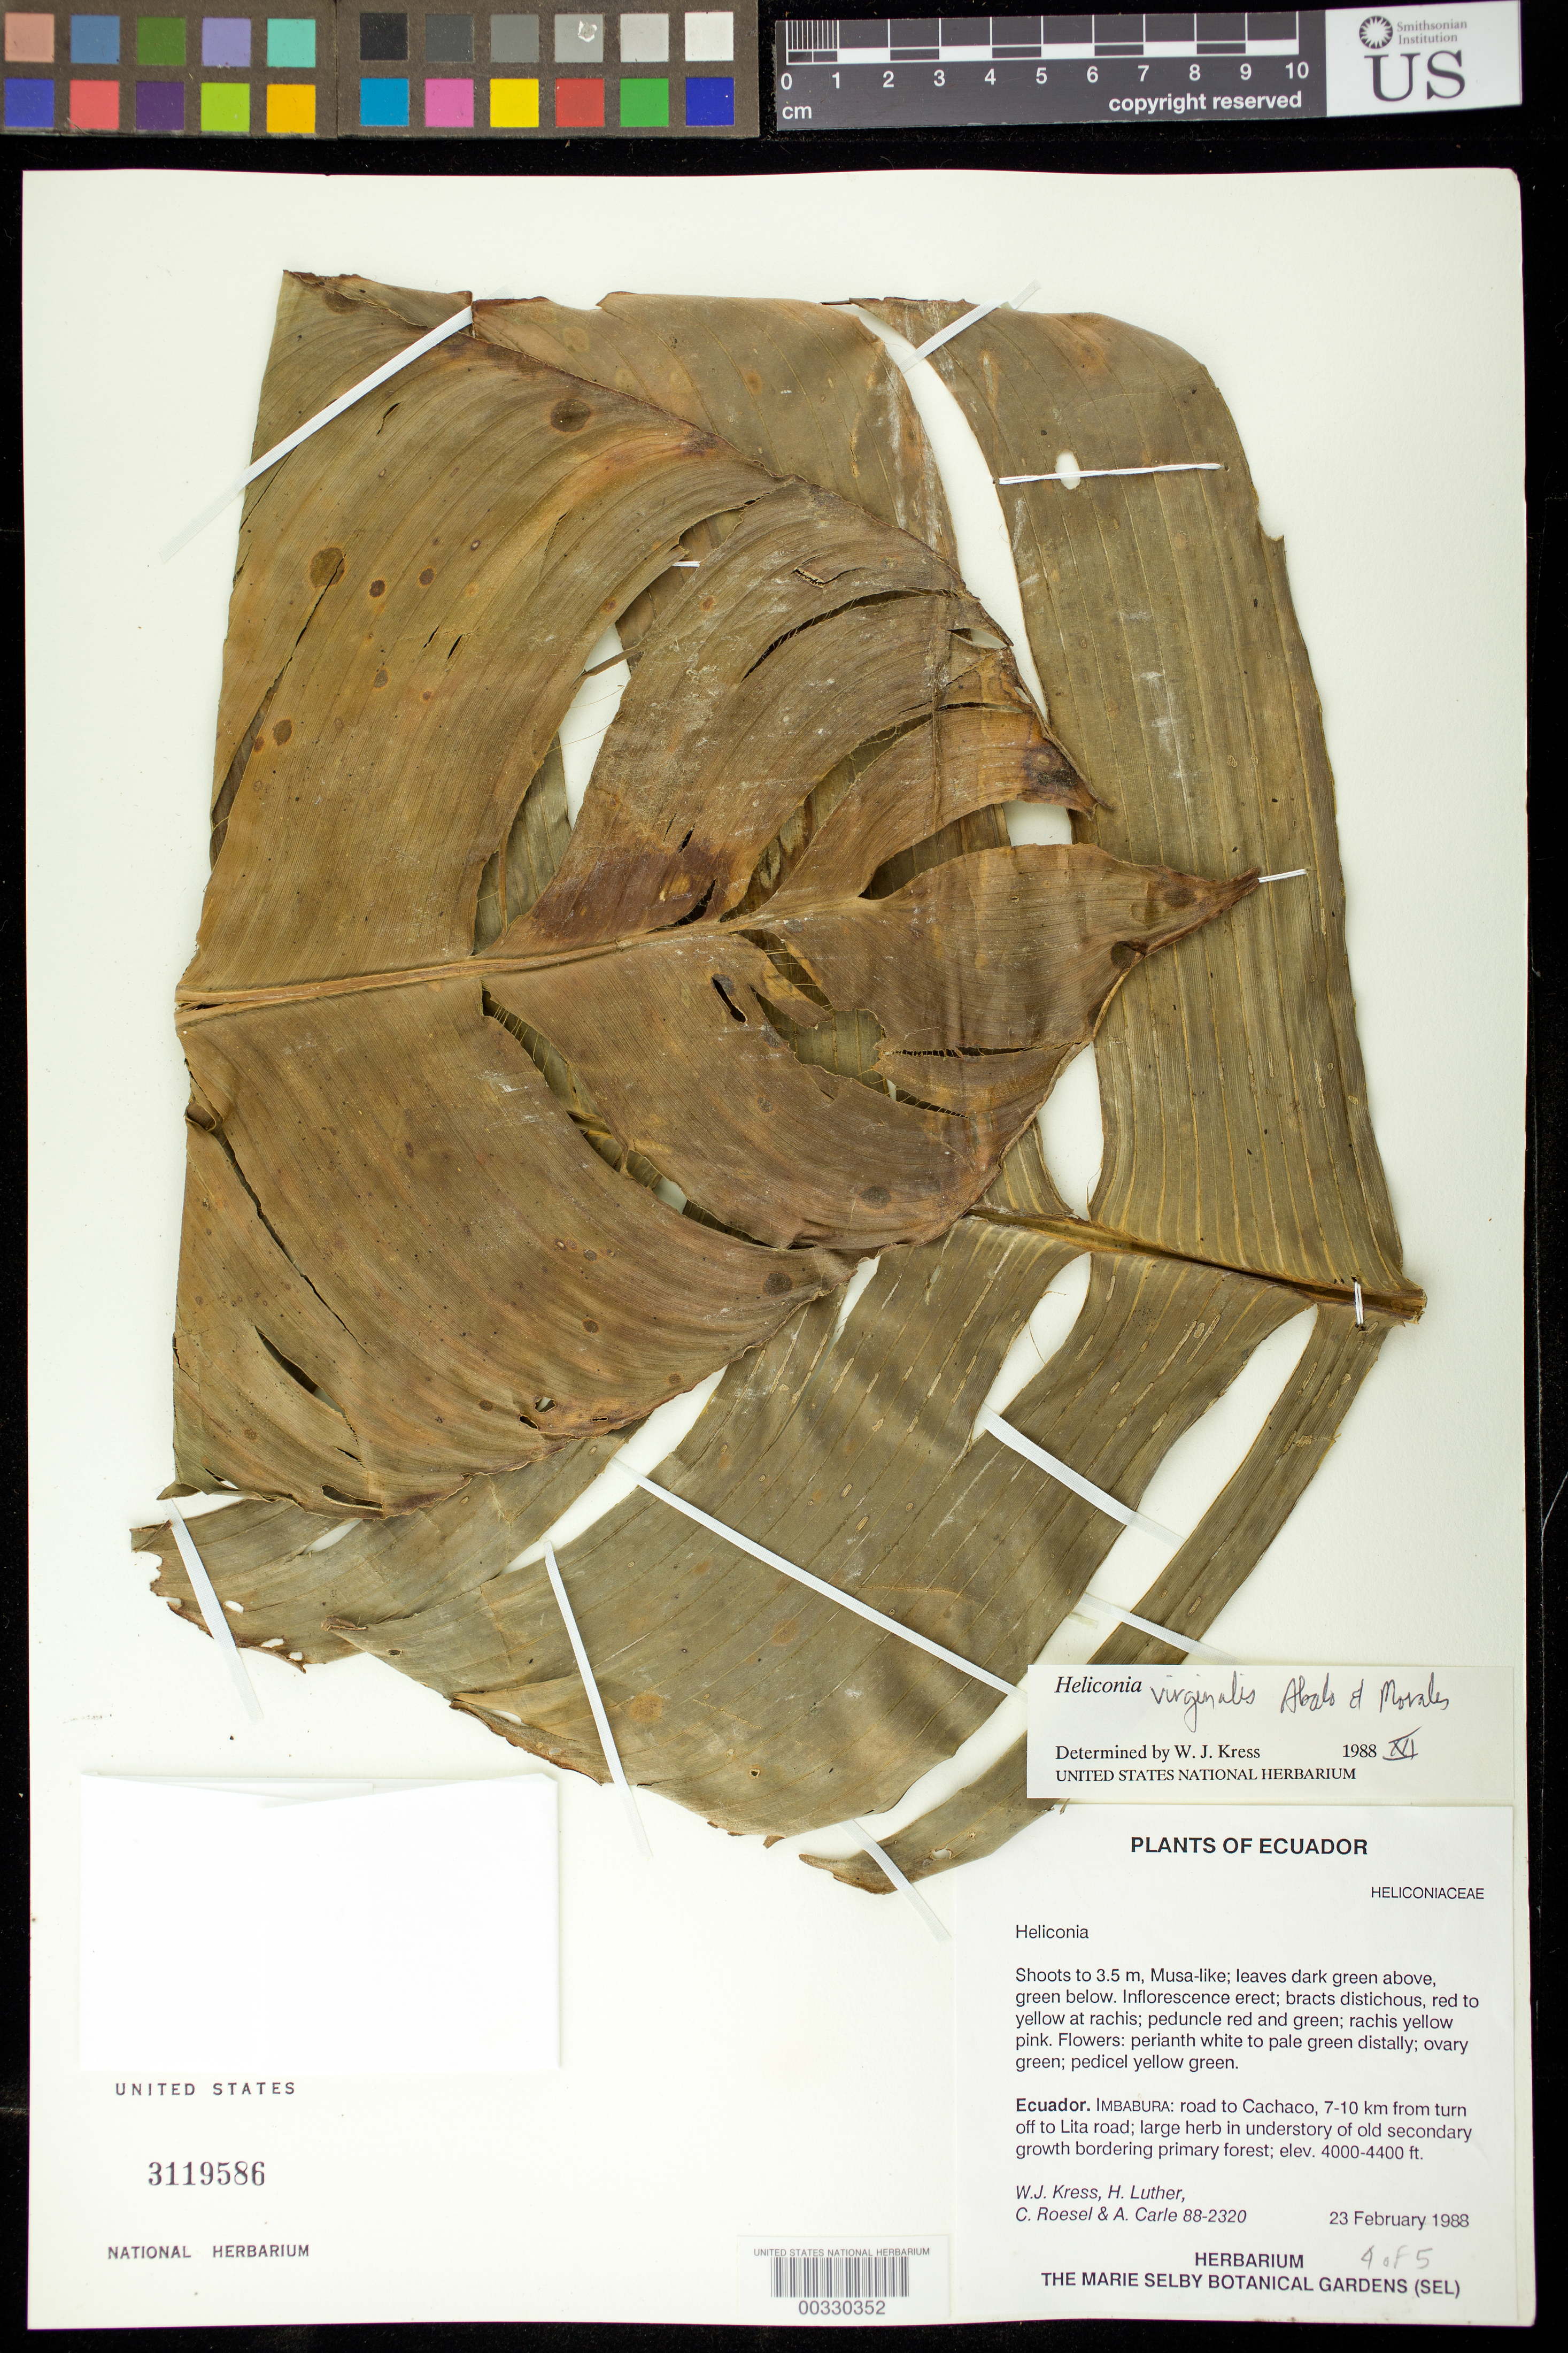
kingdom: Plantae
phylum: Tracheophyta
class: Liliopsida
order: Zingiberales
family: Heliconiaceae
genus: Heliconia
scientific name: Heliconia virginalis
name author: Abalo & G. Morales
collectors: W. J. Kress, Harry E. Luther, C. S. Roesel & A. Carle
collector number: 88-2320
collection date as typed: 23 Feb 1988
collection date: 1988-02-23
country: Ecuador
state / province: Imbabura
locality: Road to Cachaco, 7-10 km from turn of L to Lita road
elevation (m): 1219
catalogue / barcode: US 3119586